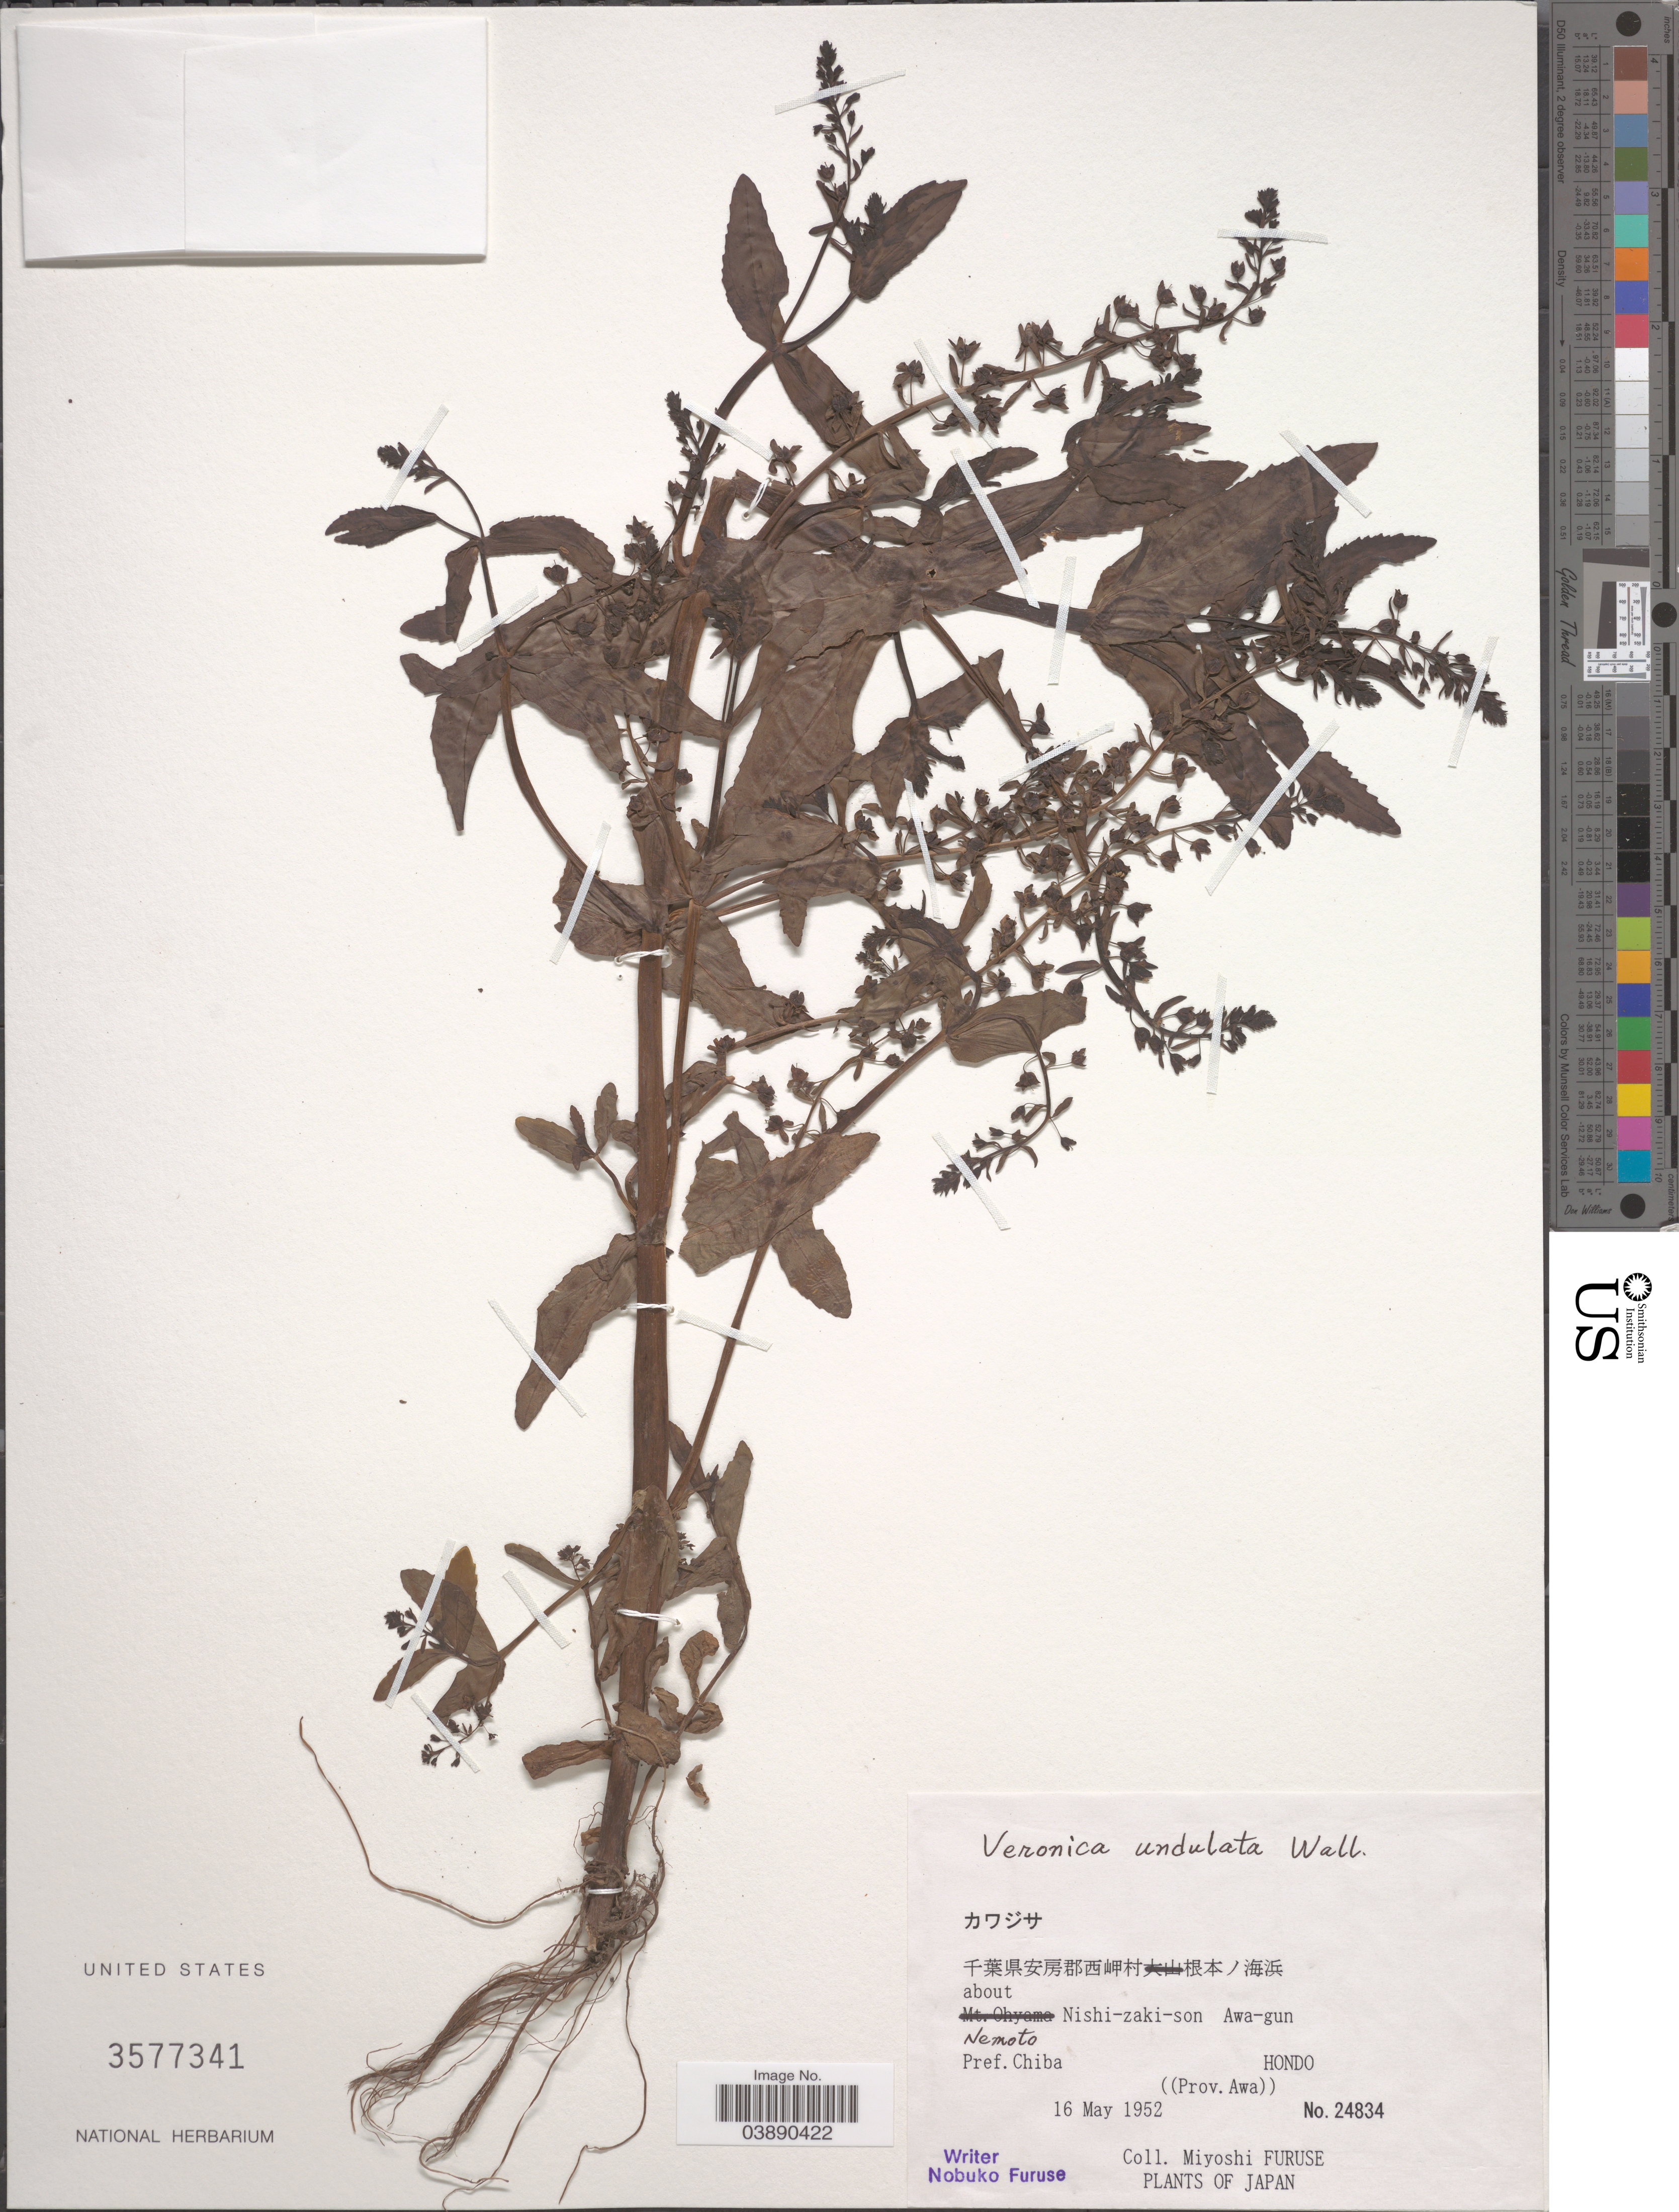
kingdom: Plantae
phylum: Tracheophyta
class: Magnoliopsida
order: Lamiales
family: Plantaginaceae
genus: Veronica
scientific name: Veronica undulata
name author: Wall.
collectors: M. Furuse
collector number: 24834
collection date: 1952-05-16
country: Japan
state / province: Tiba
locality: About Nishi-zaki-son Awa-gun. Nemoto. Pref. Chiba. Hondo. ((Prov. Awa)).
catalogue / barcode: US 3577341